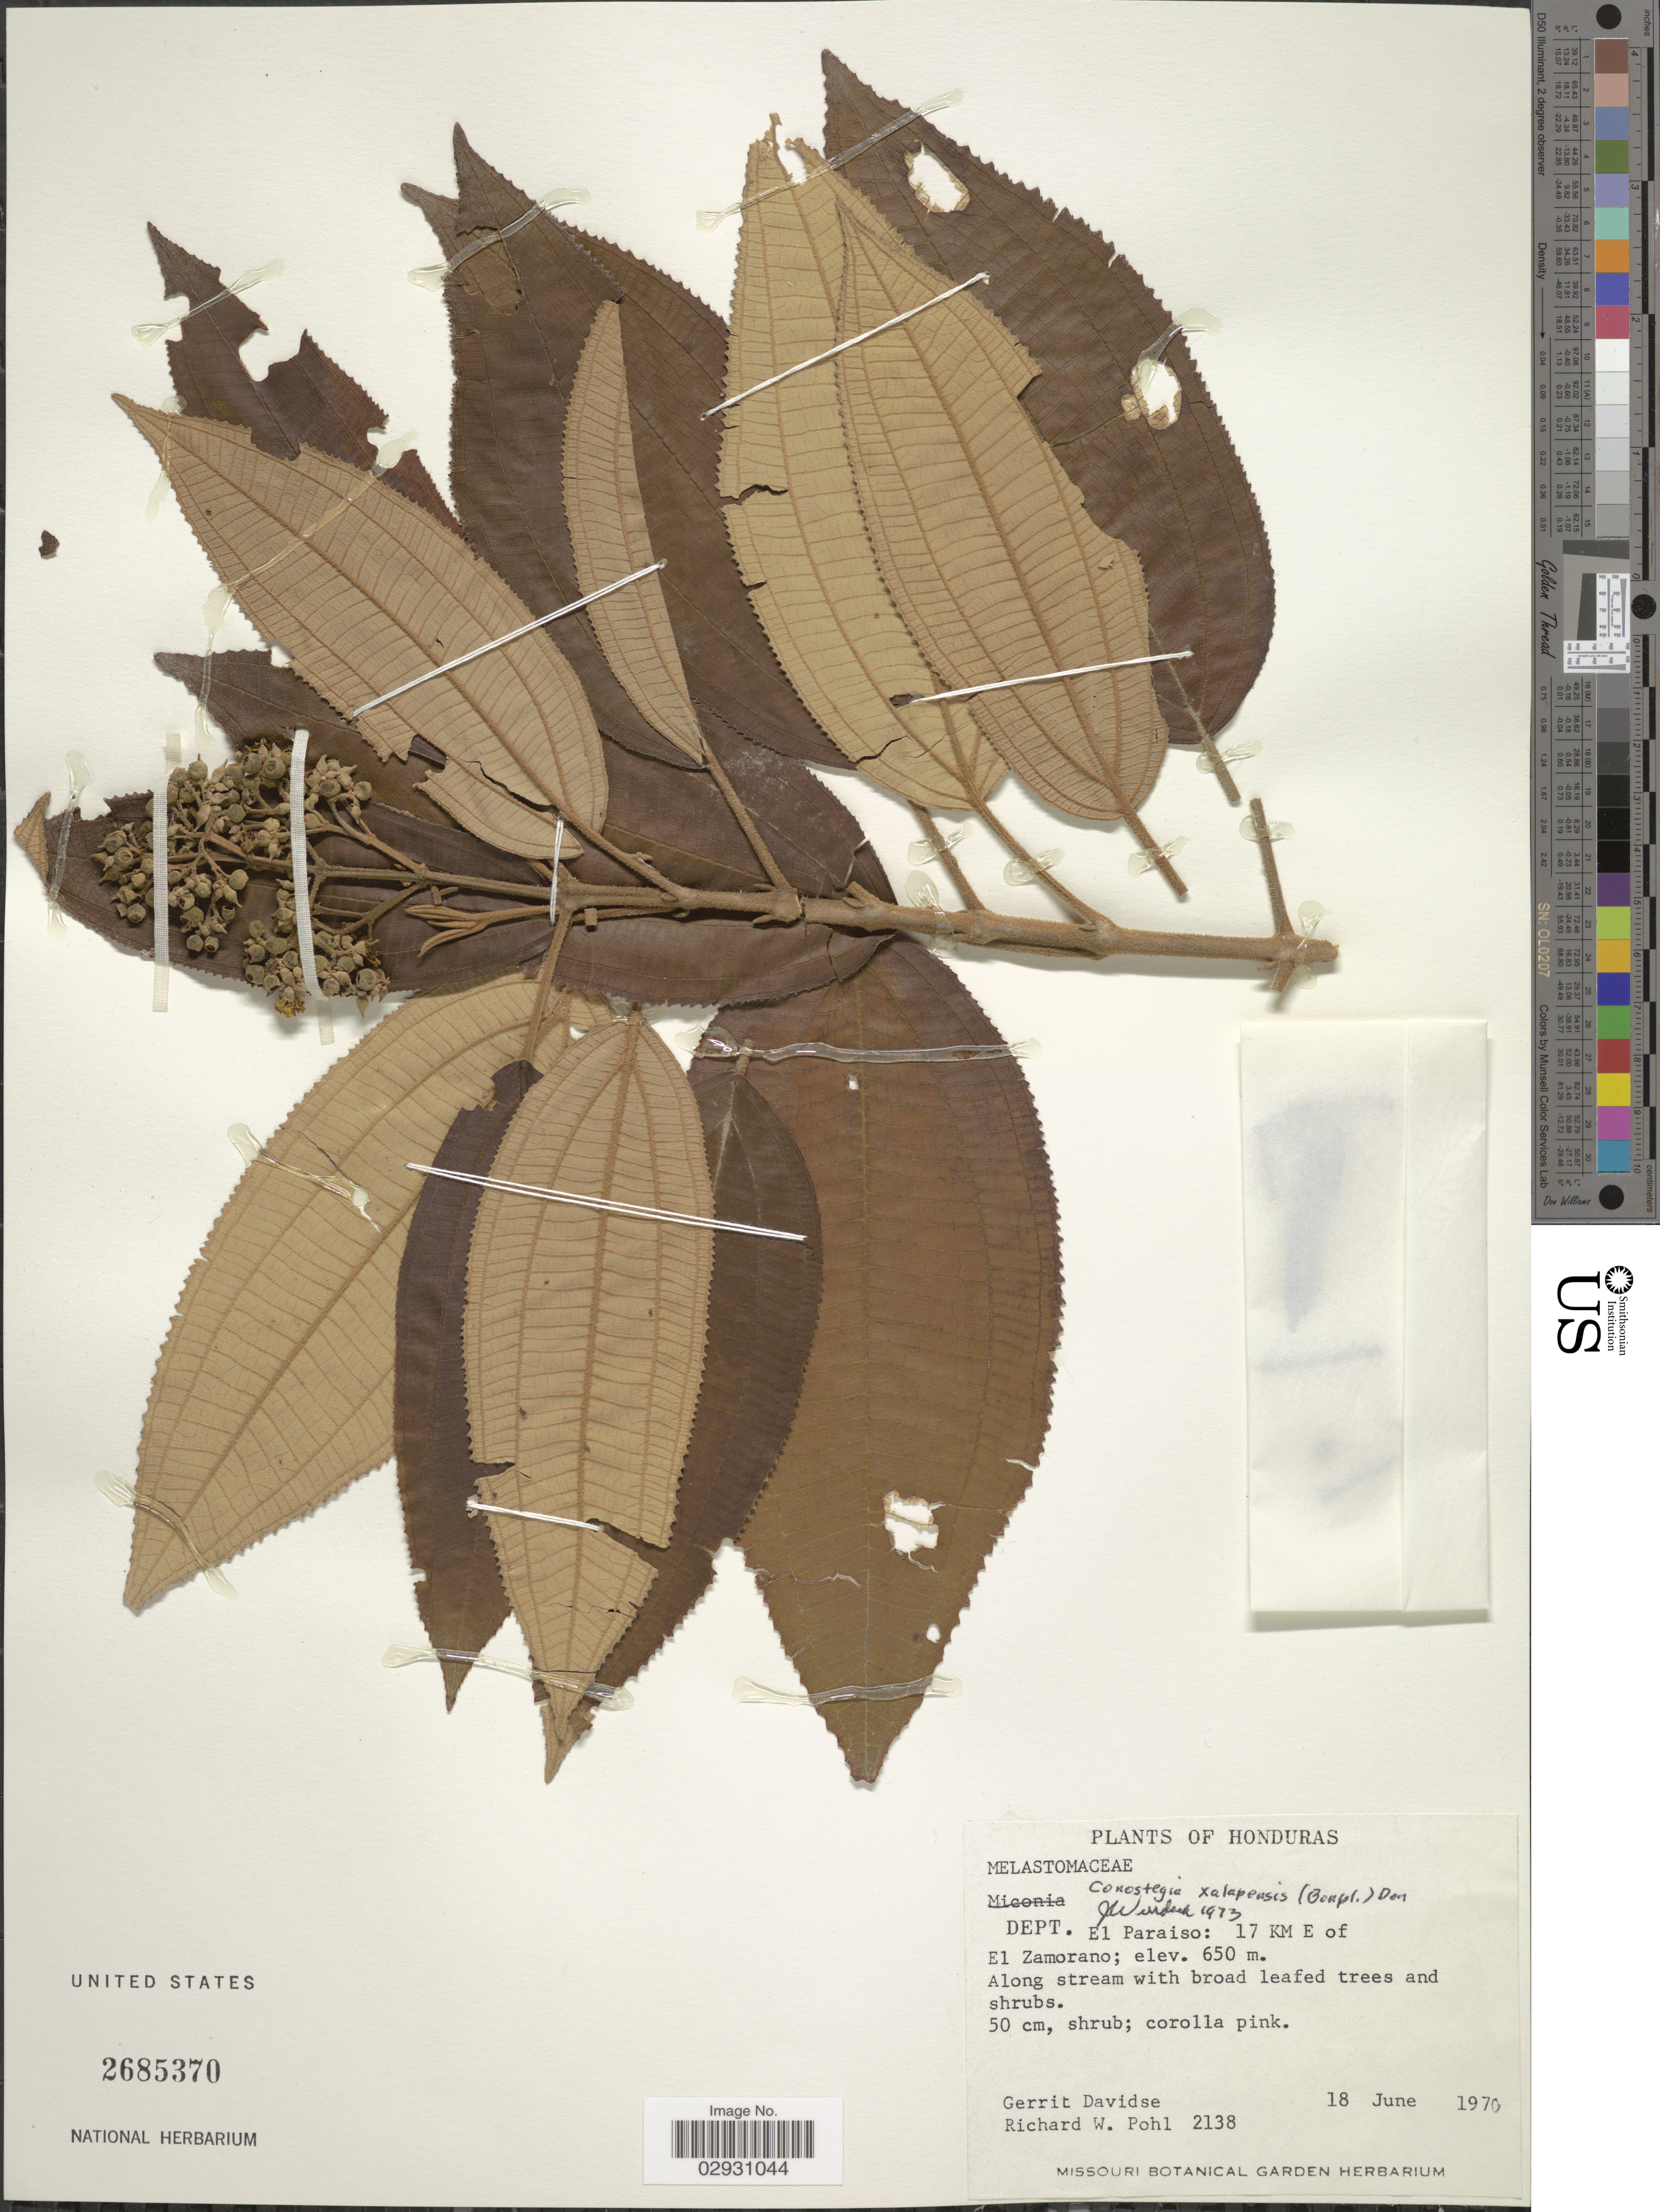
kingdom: Plantae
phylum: Tracheophyta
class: Magnoliopsida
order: Myrtales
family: Melastomataceae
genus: Conostegia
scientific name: Conostegia quadrangularis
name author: Schltdl. ex Steud.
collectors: G. Davidse & R. W. Pohl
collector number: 2138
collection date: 1970-06-18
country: Honduras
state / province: El Paraíso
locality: Dept. El Pariso: 17 Km E of El Zamorano.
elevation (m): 650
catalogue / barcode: US 2685370